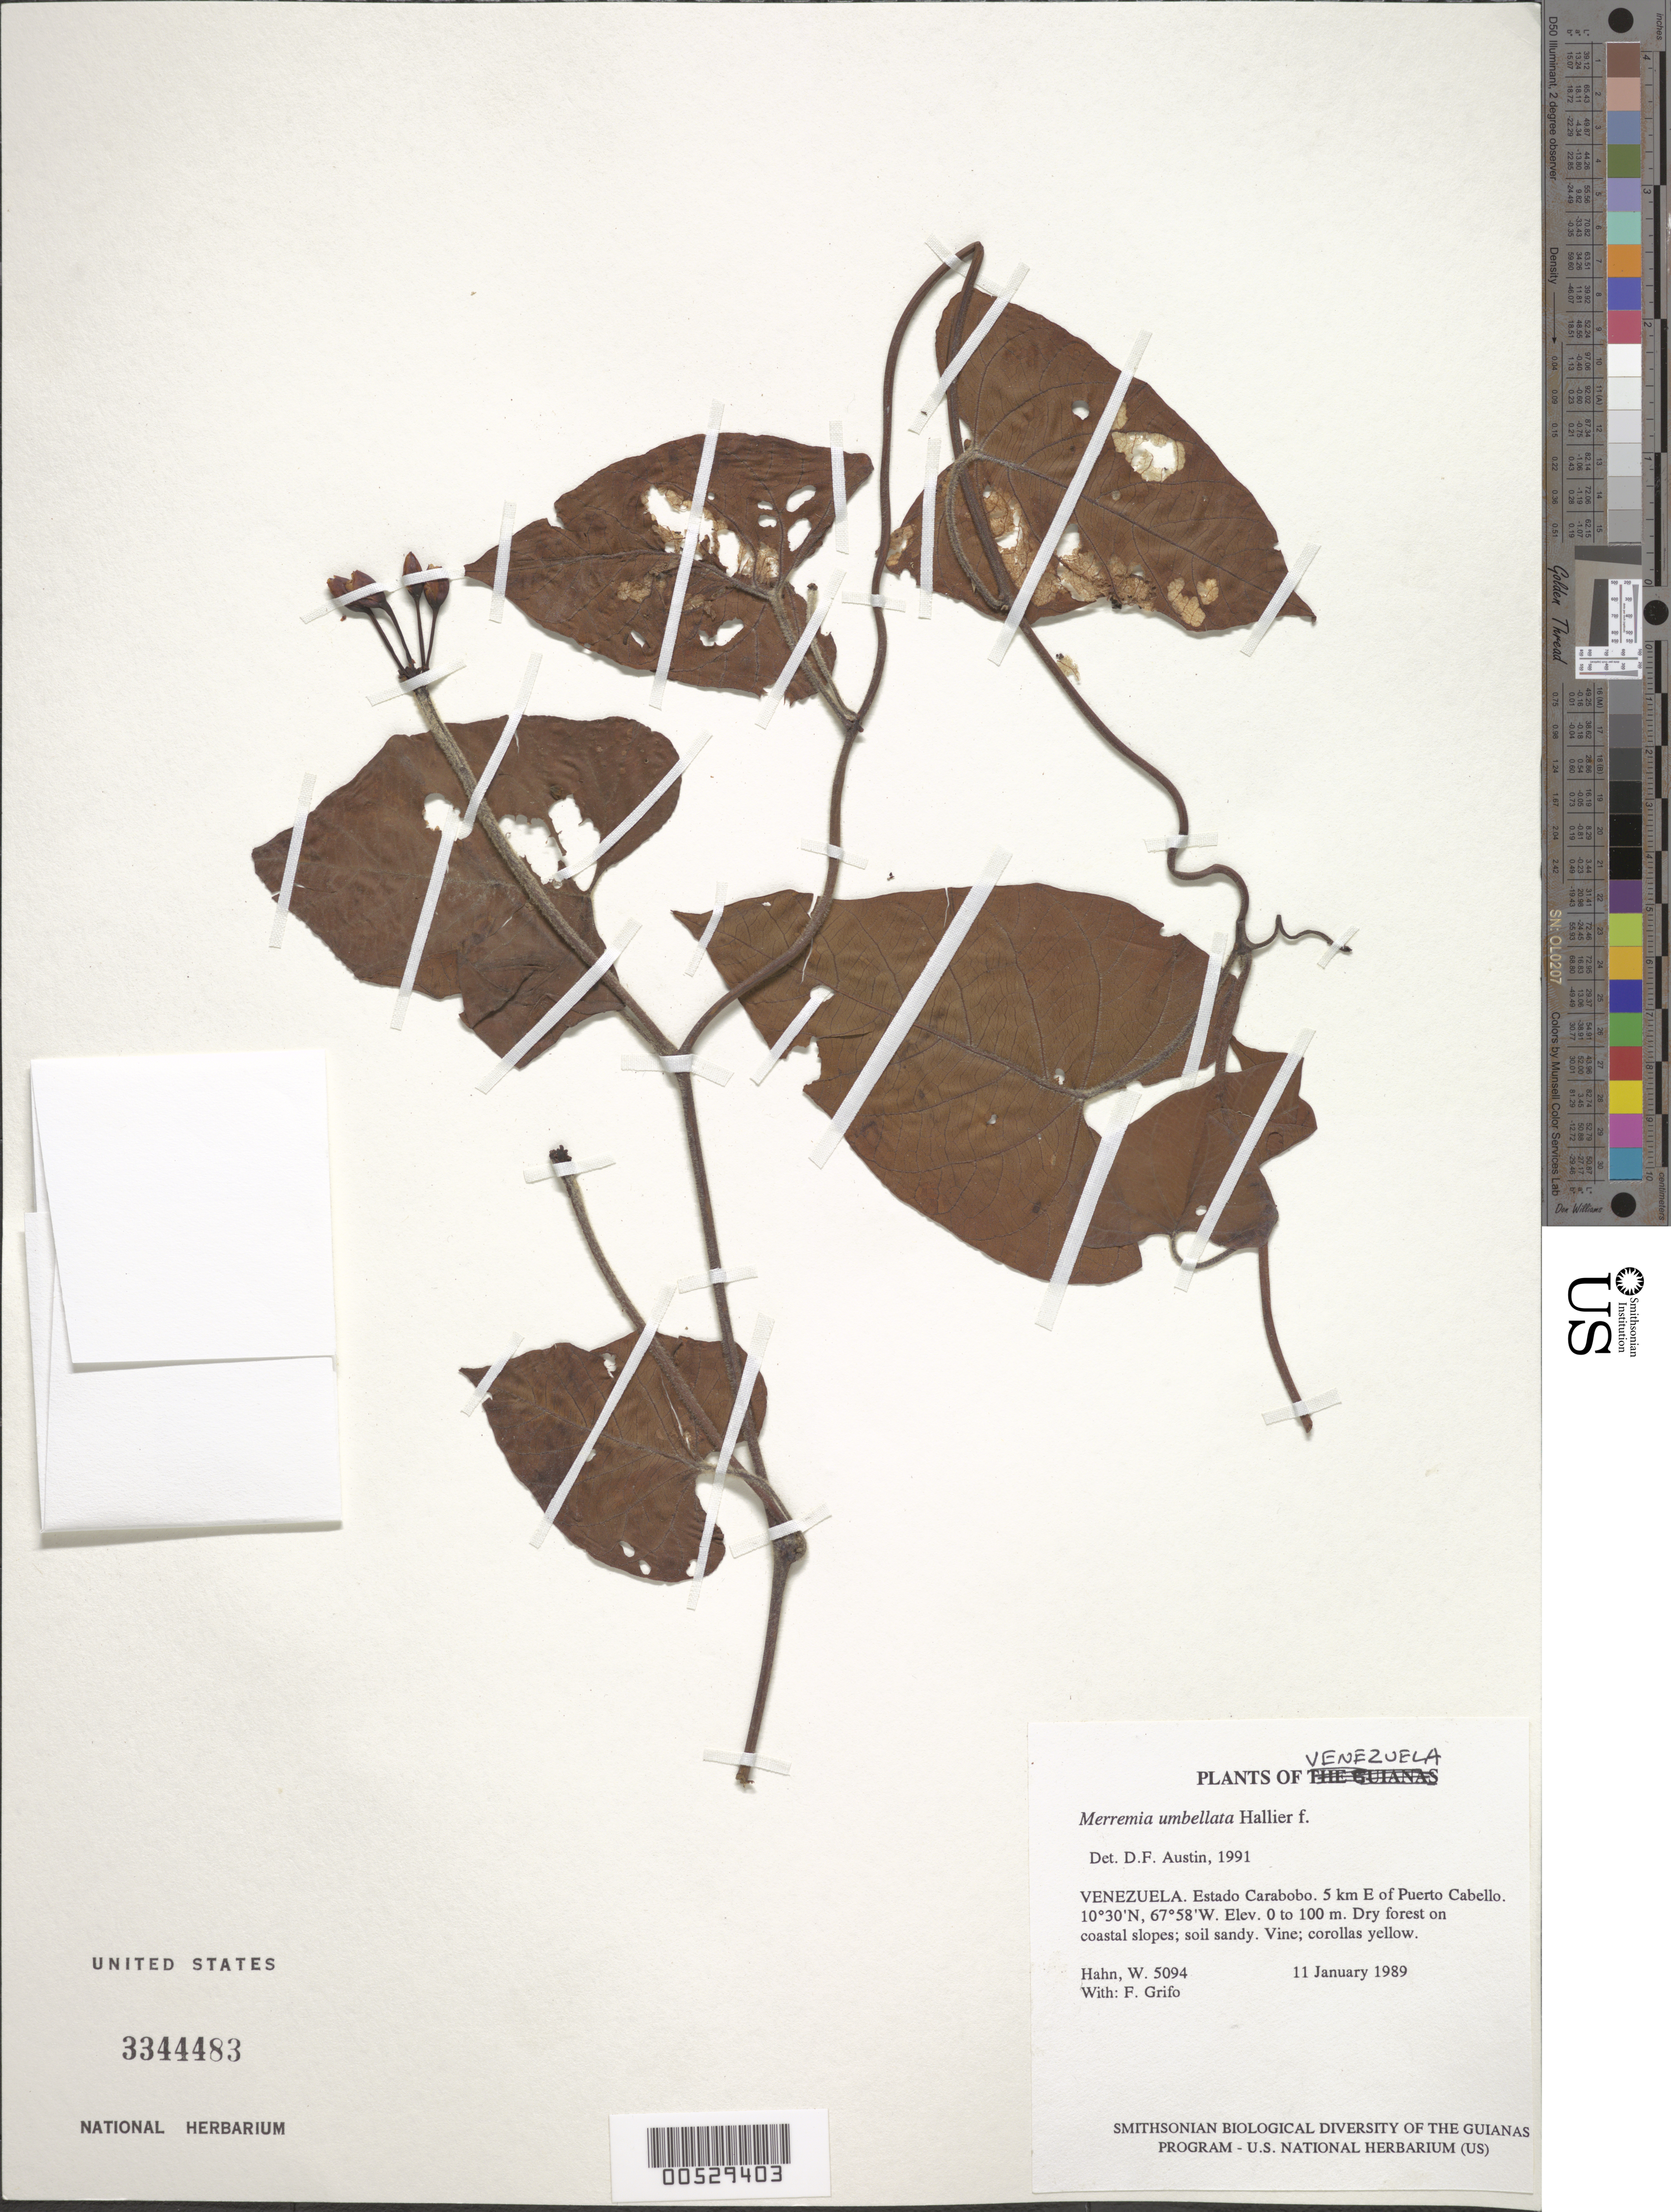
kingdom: Plantae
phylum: Tracheophyta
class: Magnoliopsida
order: Solanales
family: Convolvulaceae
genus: Camonea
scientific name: Camonea umbellata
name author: (L.) A. R. Simões & Staples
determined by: Strong, Mark T., (BOT), Smithsonian Institution - National Museum of Natural History (UNITED STATES)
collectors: W. J. Hahn & F. Grifo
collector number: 5094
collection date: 1989-01-11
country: Venezuela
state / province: Carabobo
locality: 5 km E of Puerto Cabello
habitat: Dry forest on coastal slopes; soil sandy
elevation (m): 0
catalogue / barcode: US 3344483